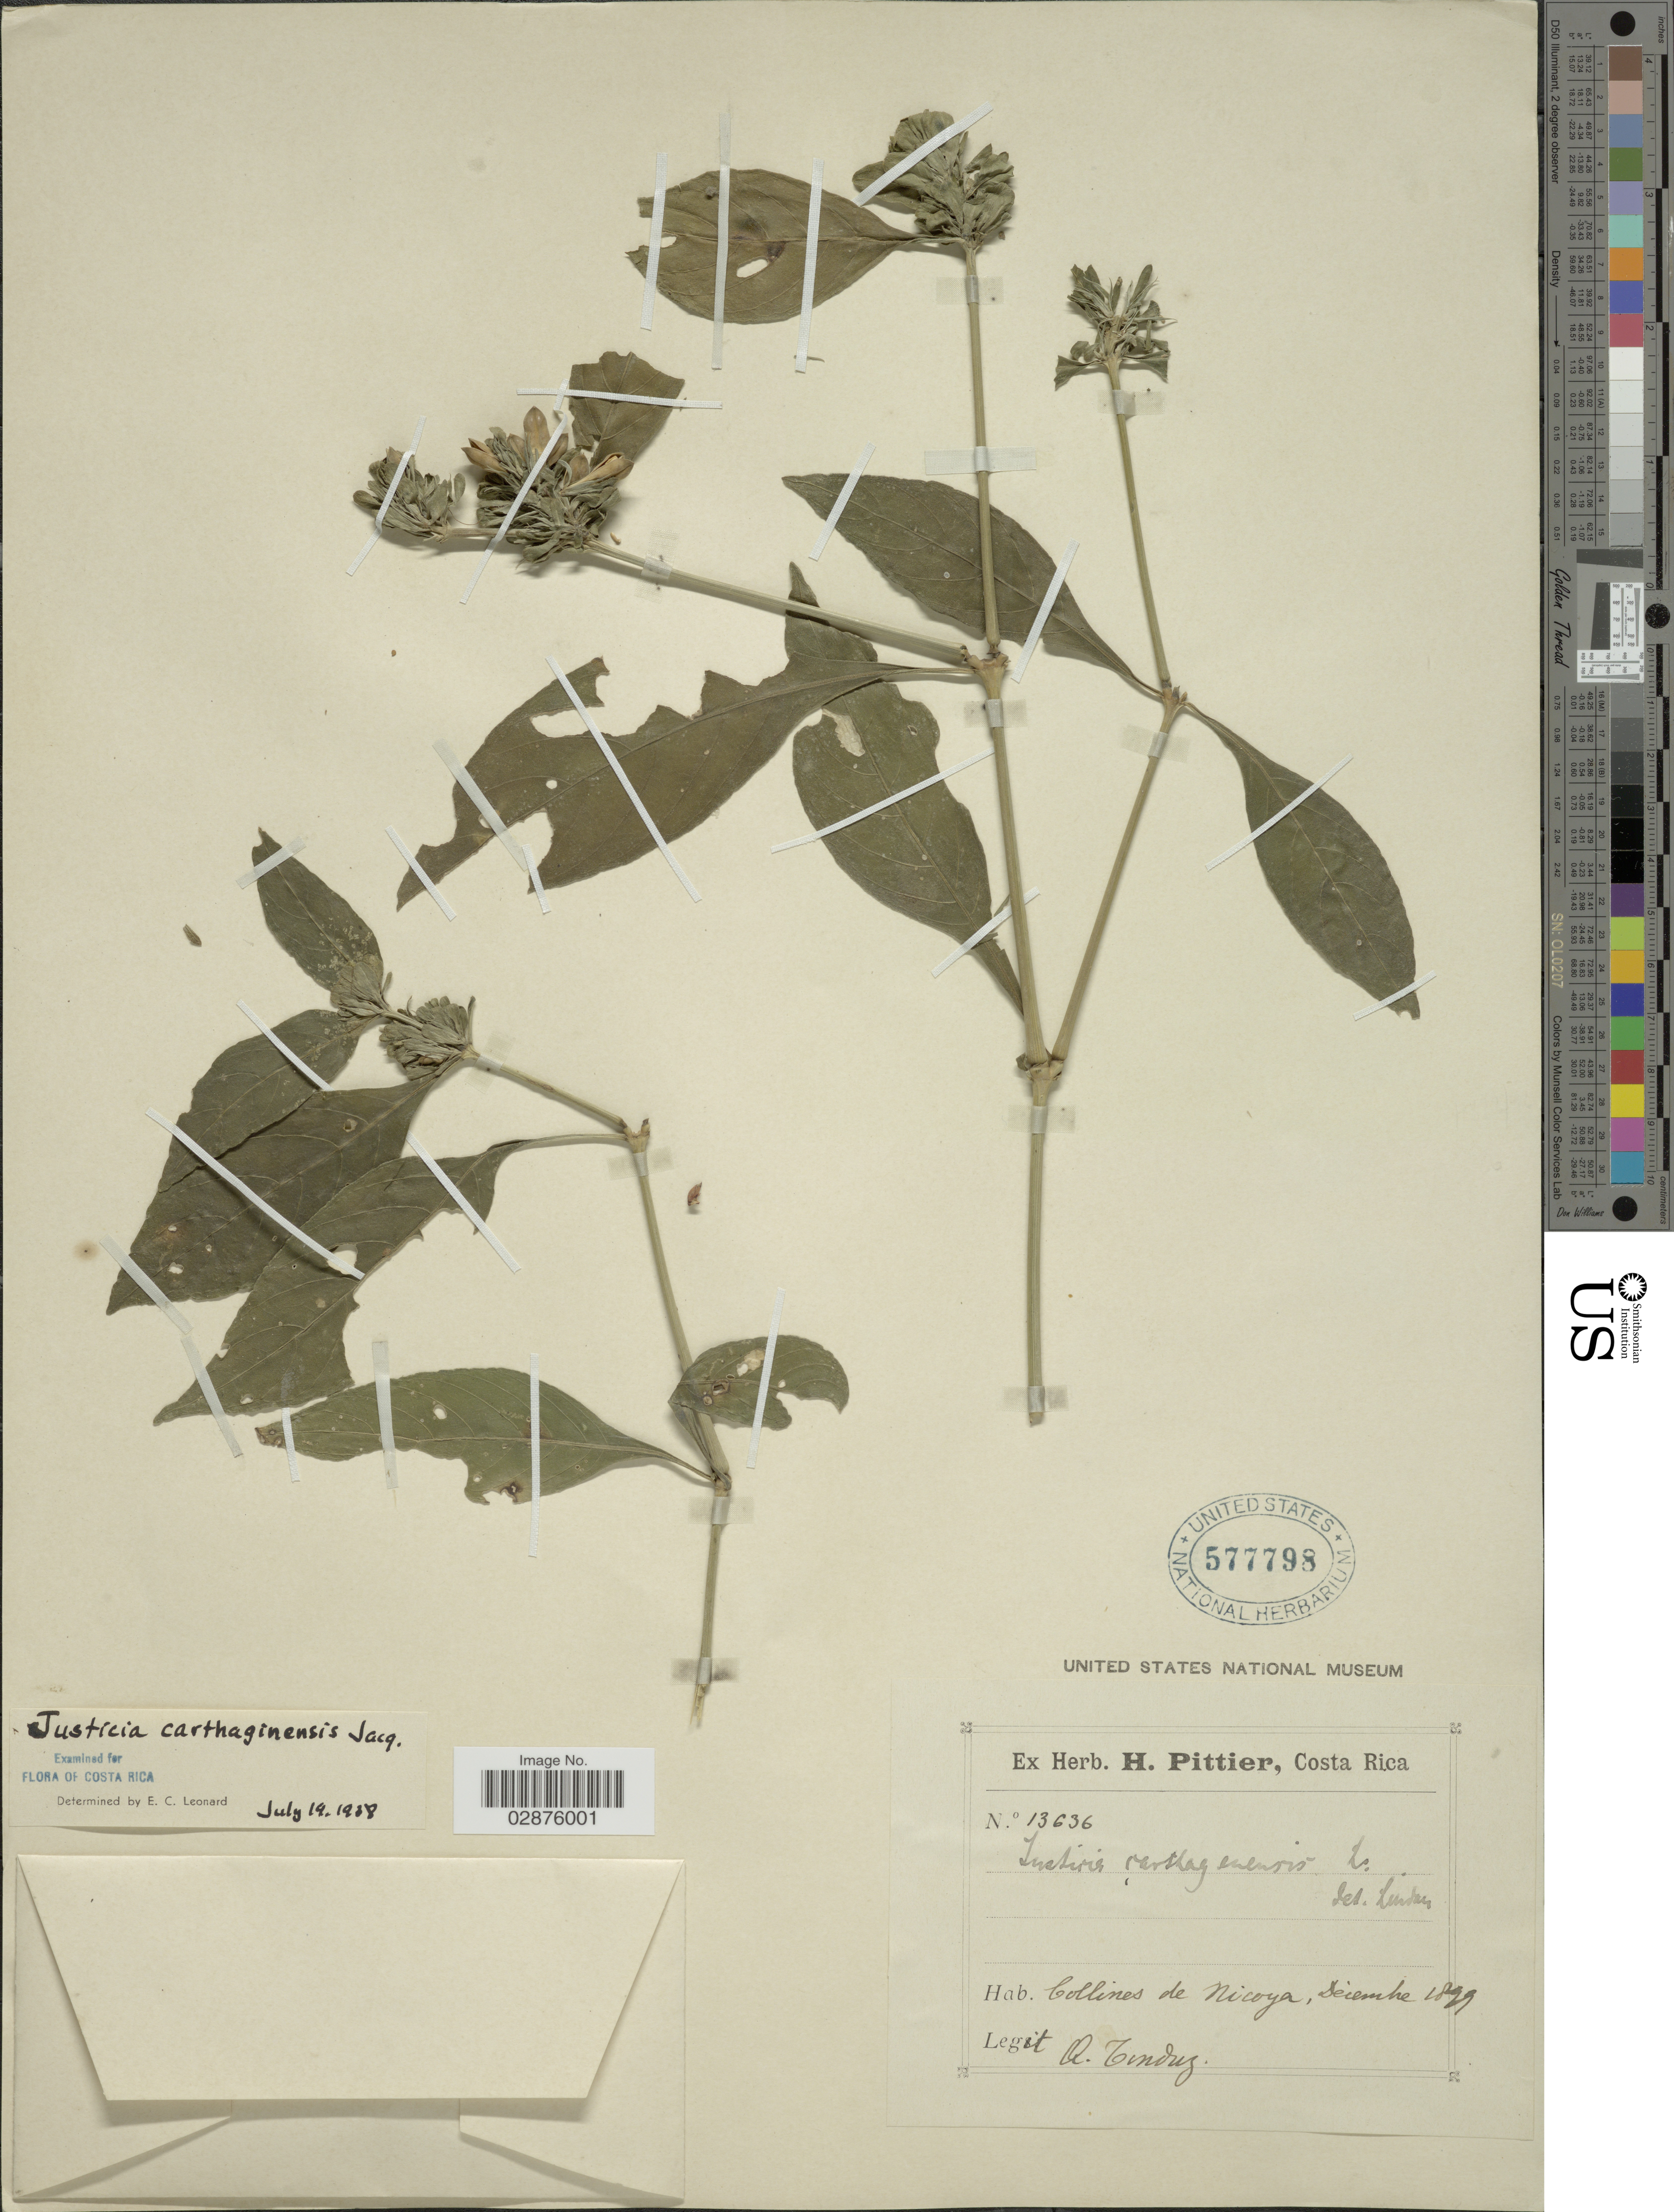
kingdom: Plantae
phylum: Tracheophyta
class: Magnoliopsida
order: Lamiales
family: Acanthaceae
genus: Justicia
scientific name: Justicia carthaginensis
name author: Jacq.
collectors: A. Tonduz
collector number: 13636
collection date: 1899-12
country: Costa Rica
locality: Collines de Nicoya.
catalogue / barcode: US 577798